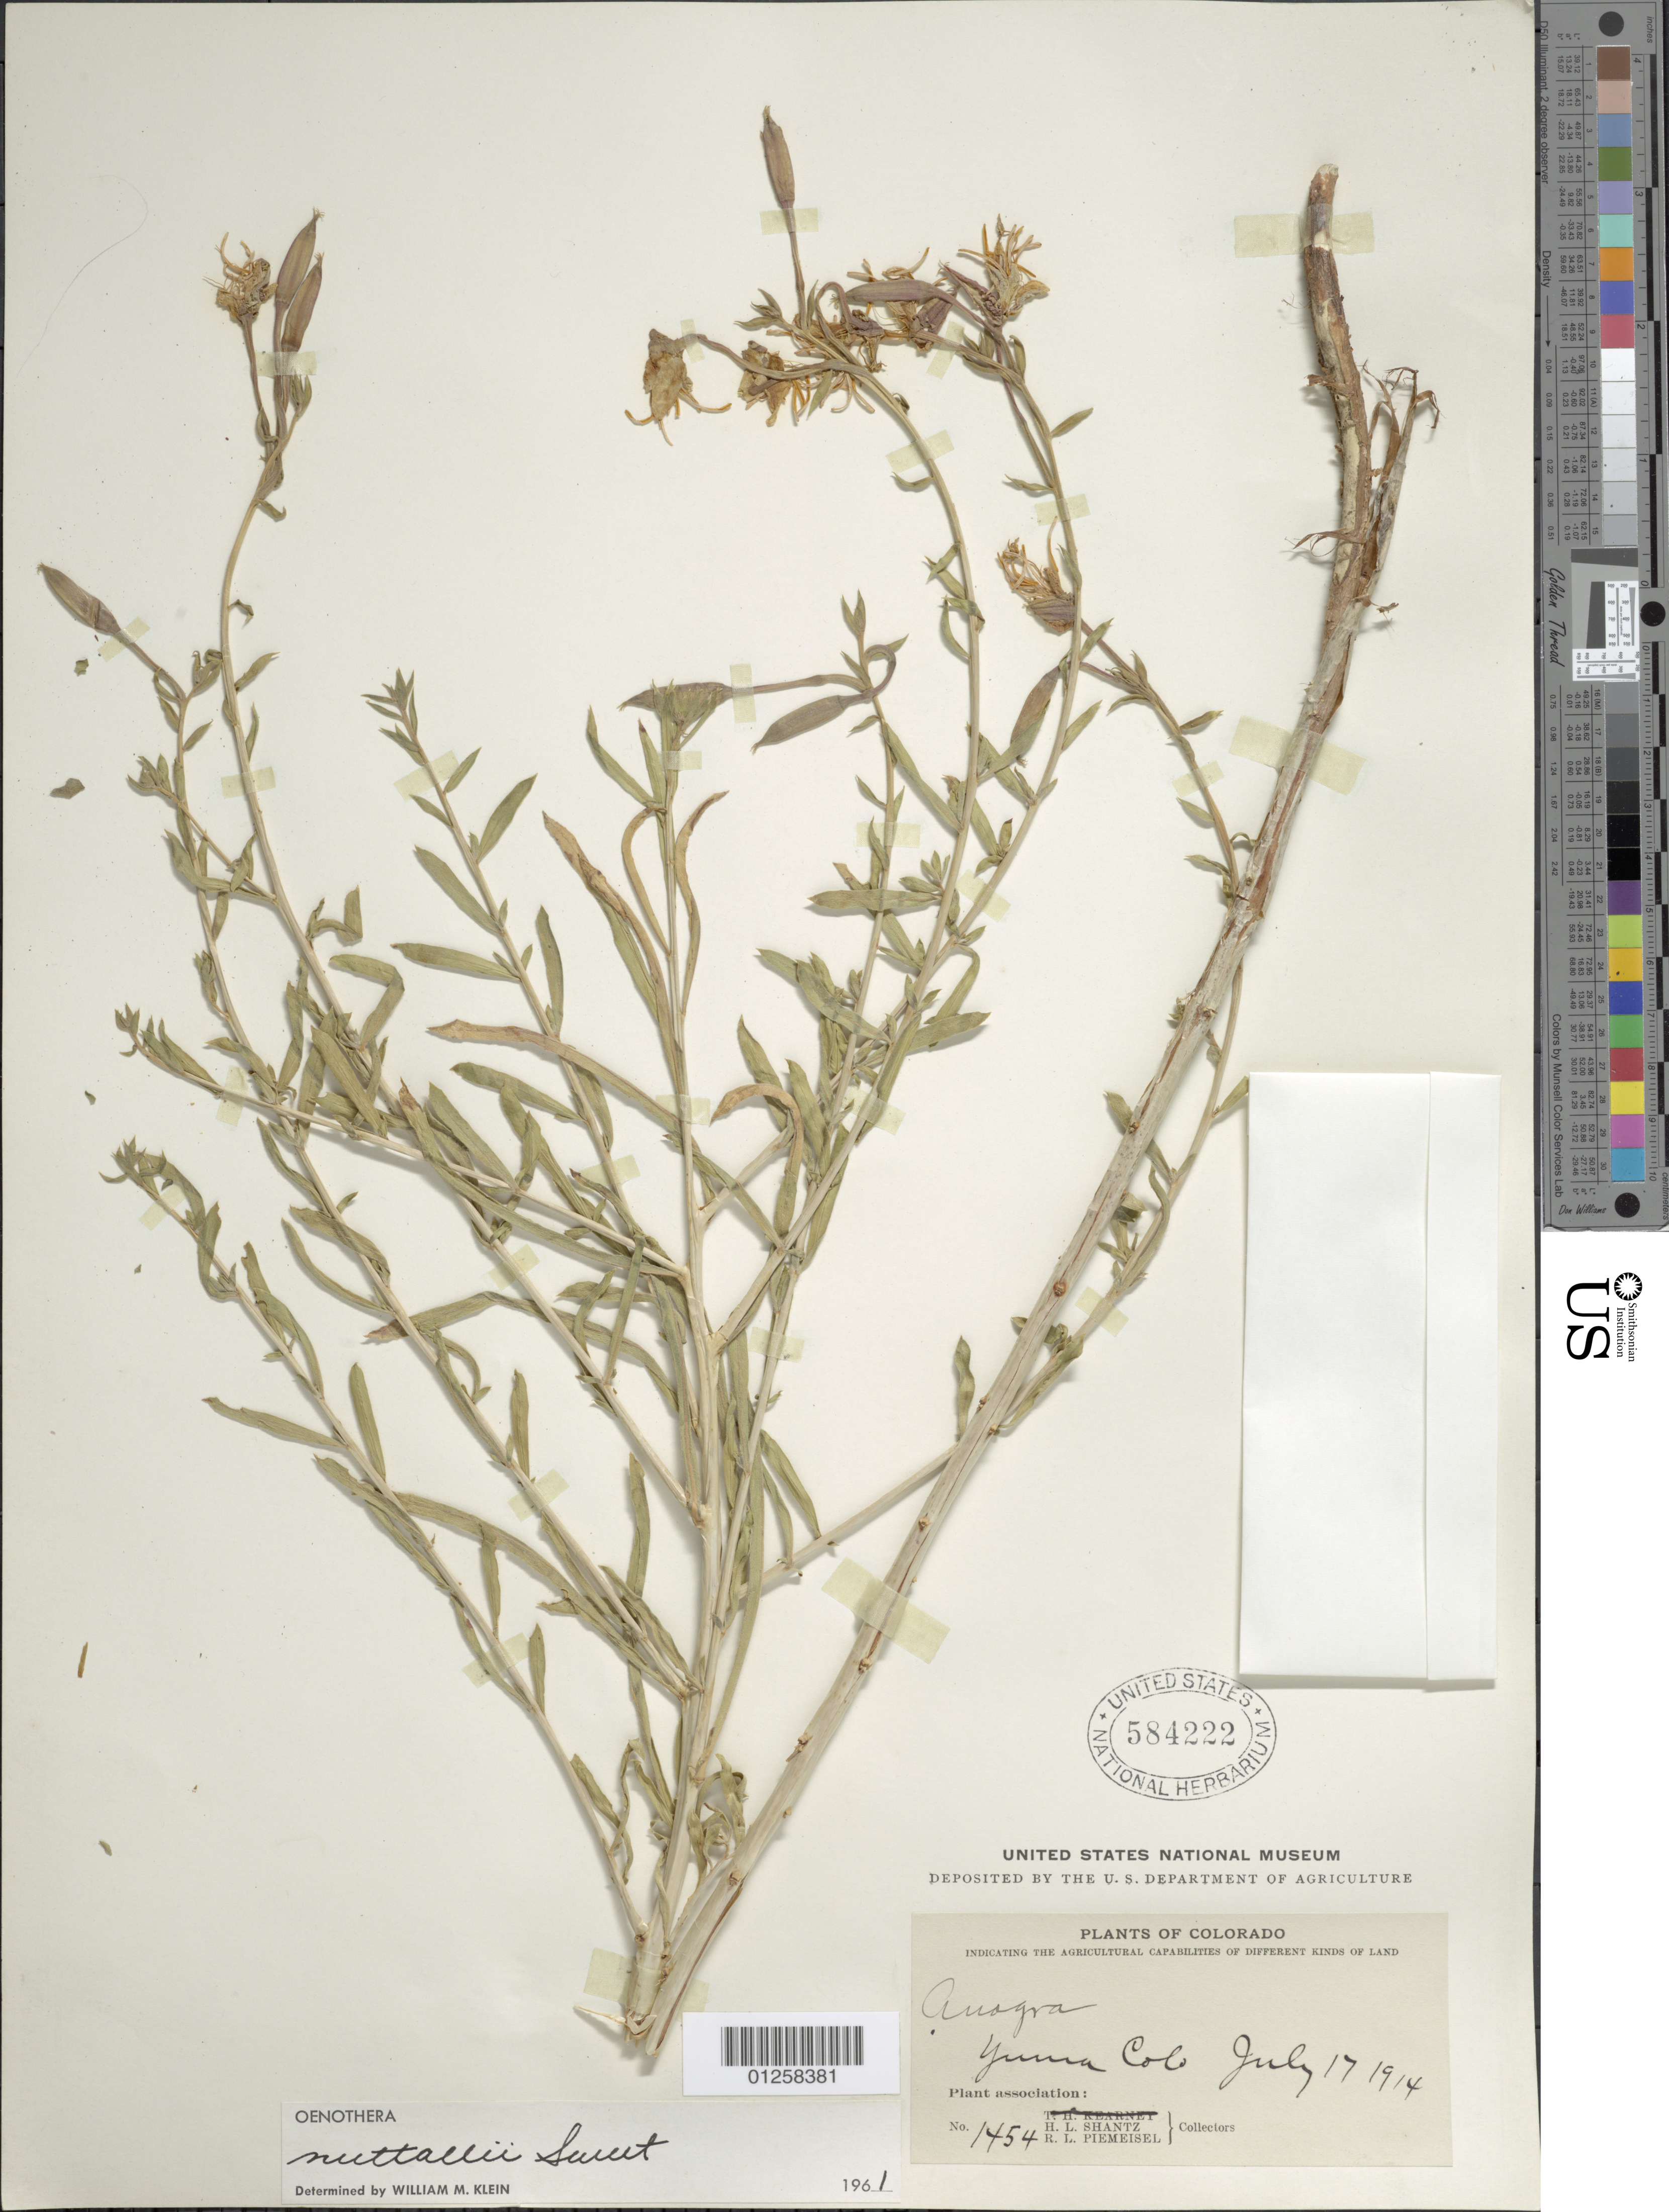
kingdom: Plantae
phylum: Tracheophyta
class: Magnoliopsida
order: Myrtales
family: Onagraceae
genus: Oenothera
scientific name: Oenothera nuttallii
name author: Sweet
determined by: Klein, W. M.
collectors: H. Shantz & R. Piemeisel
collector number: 1454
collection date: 1914-07-17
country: United States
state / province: Colorado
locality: Akron.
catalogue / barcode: US 584222